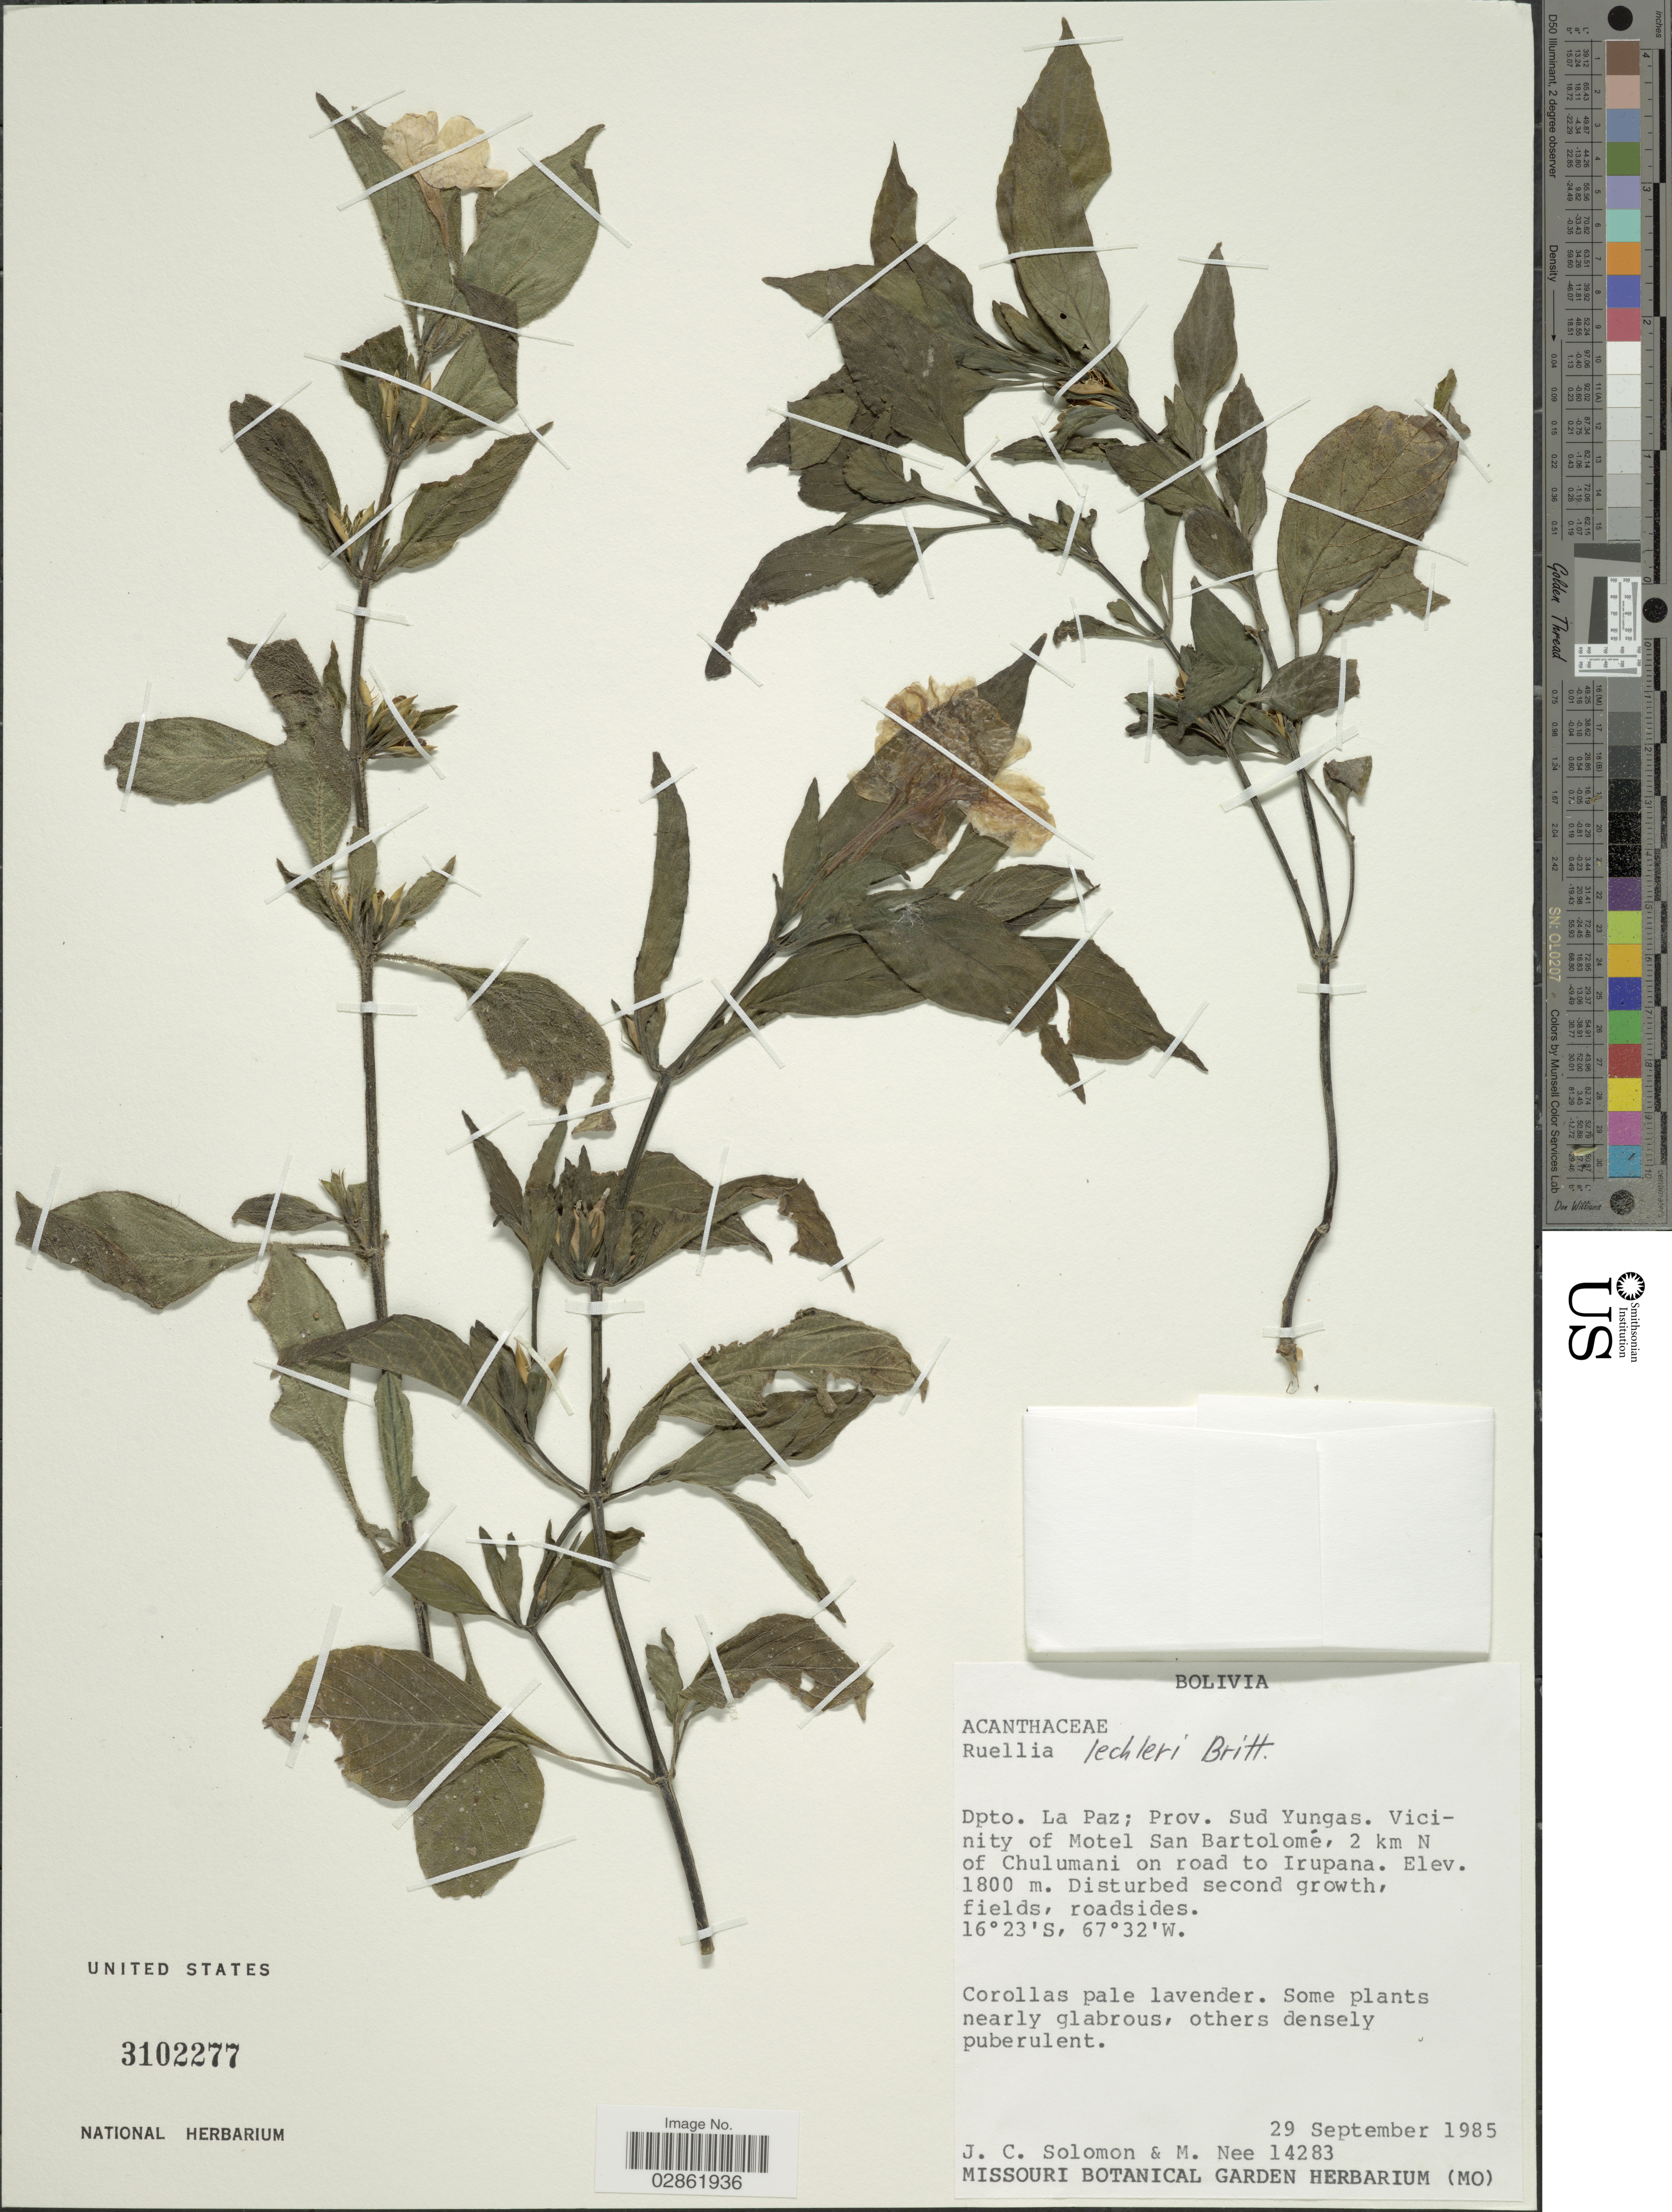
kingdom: Plantae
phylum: Tracheophyta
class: Magnoliopsida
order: Lamiales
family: Acanthaceae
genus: Ruellia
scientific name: Ruellia puri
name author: Mart. ex Nees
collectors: J. C. Solomon & M. Nee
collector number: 14283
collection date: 1985-09-29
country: Bolivia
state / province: La Paz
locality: Dpto. La Paz; Prov. Sud Yungas. Vicinity of Motel San Bartolomé, 2 km N of Chulumani on road to Irupana.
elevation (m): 1800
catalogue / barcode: US 3102277